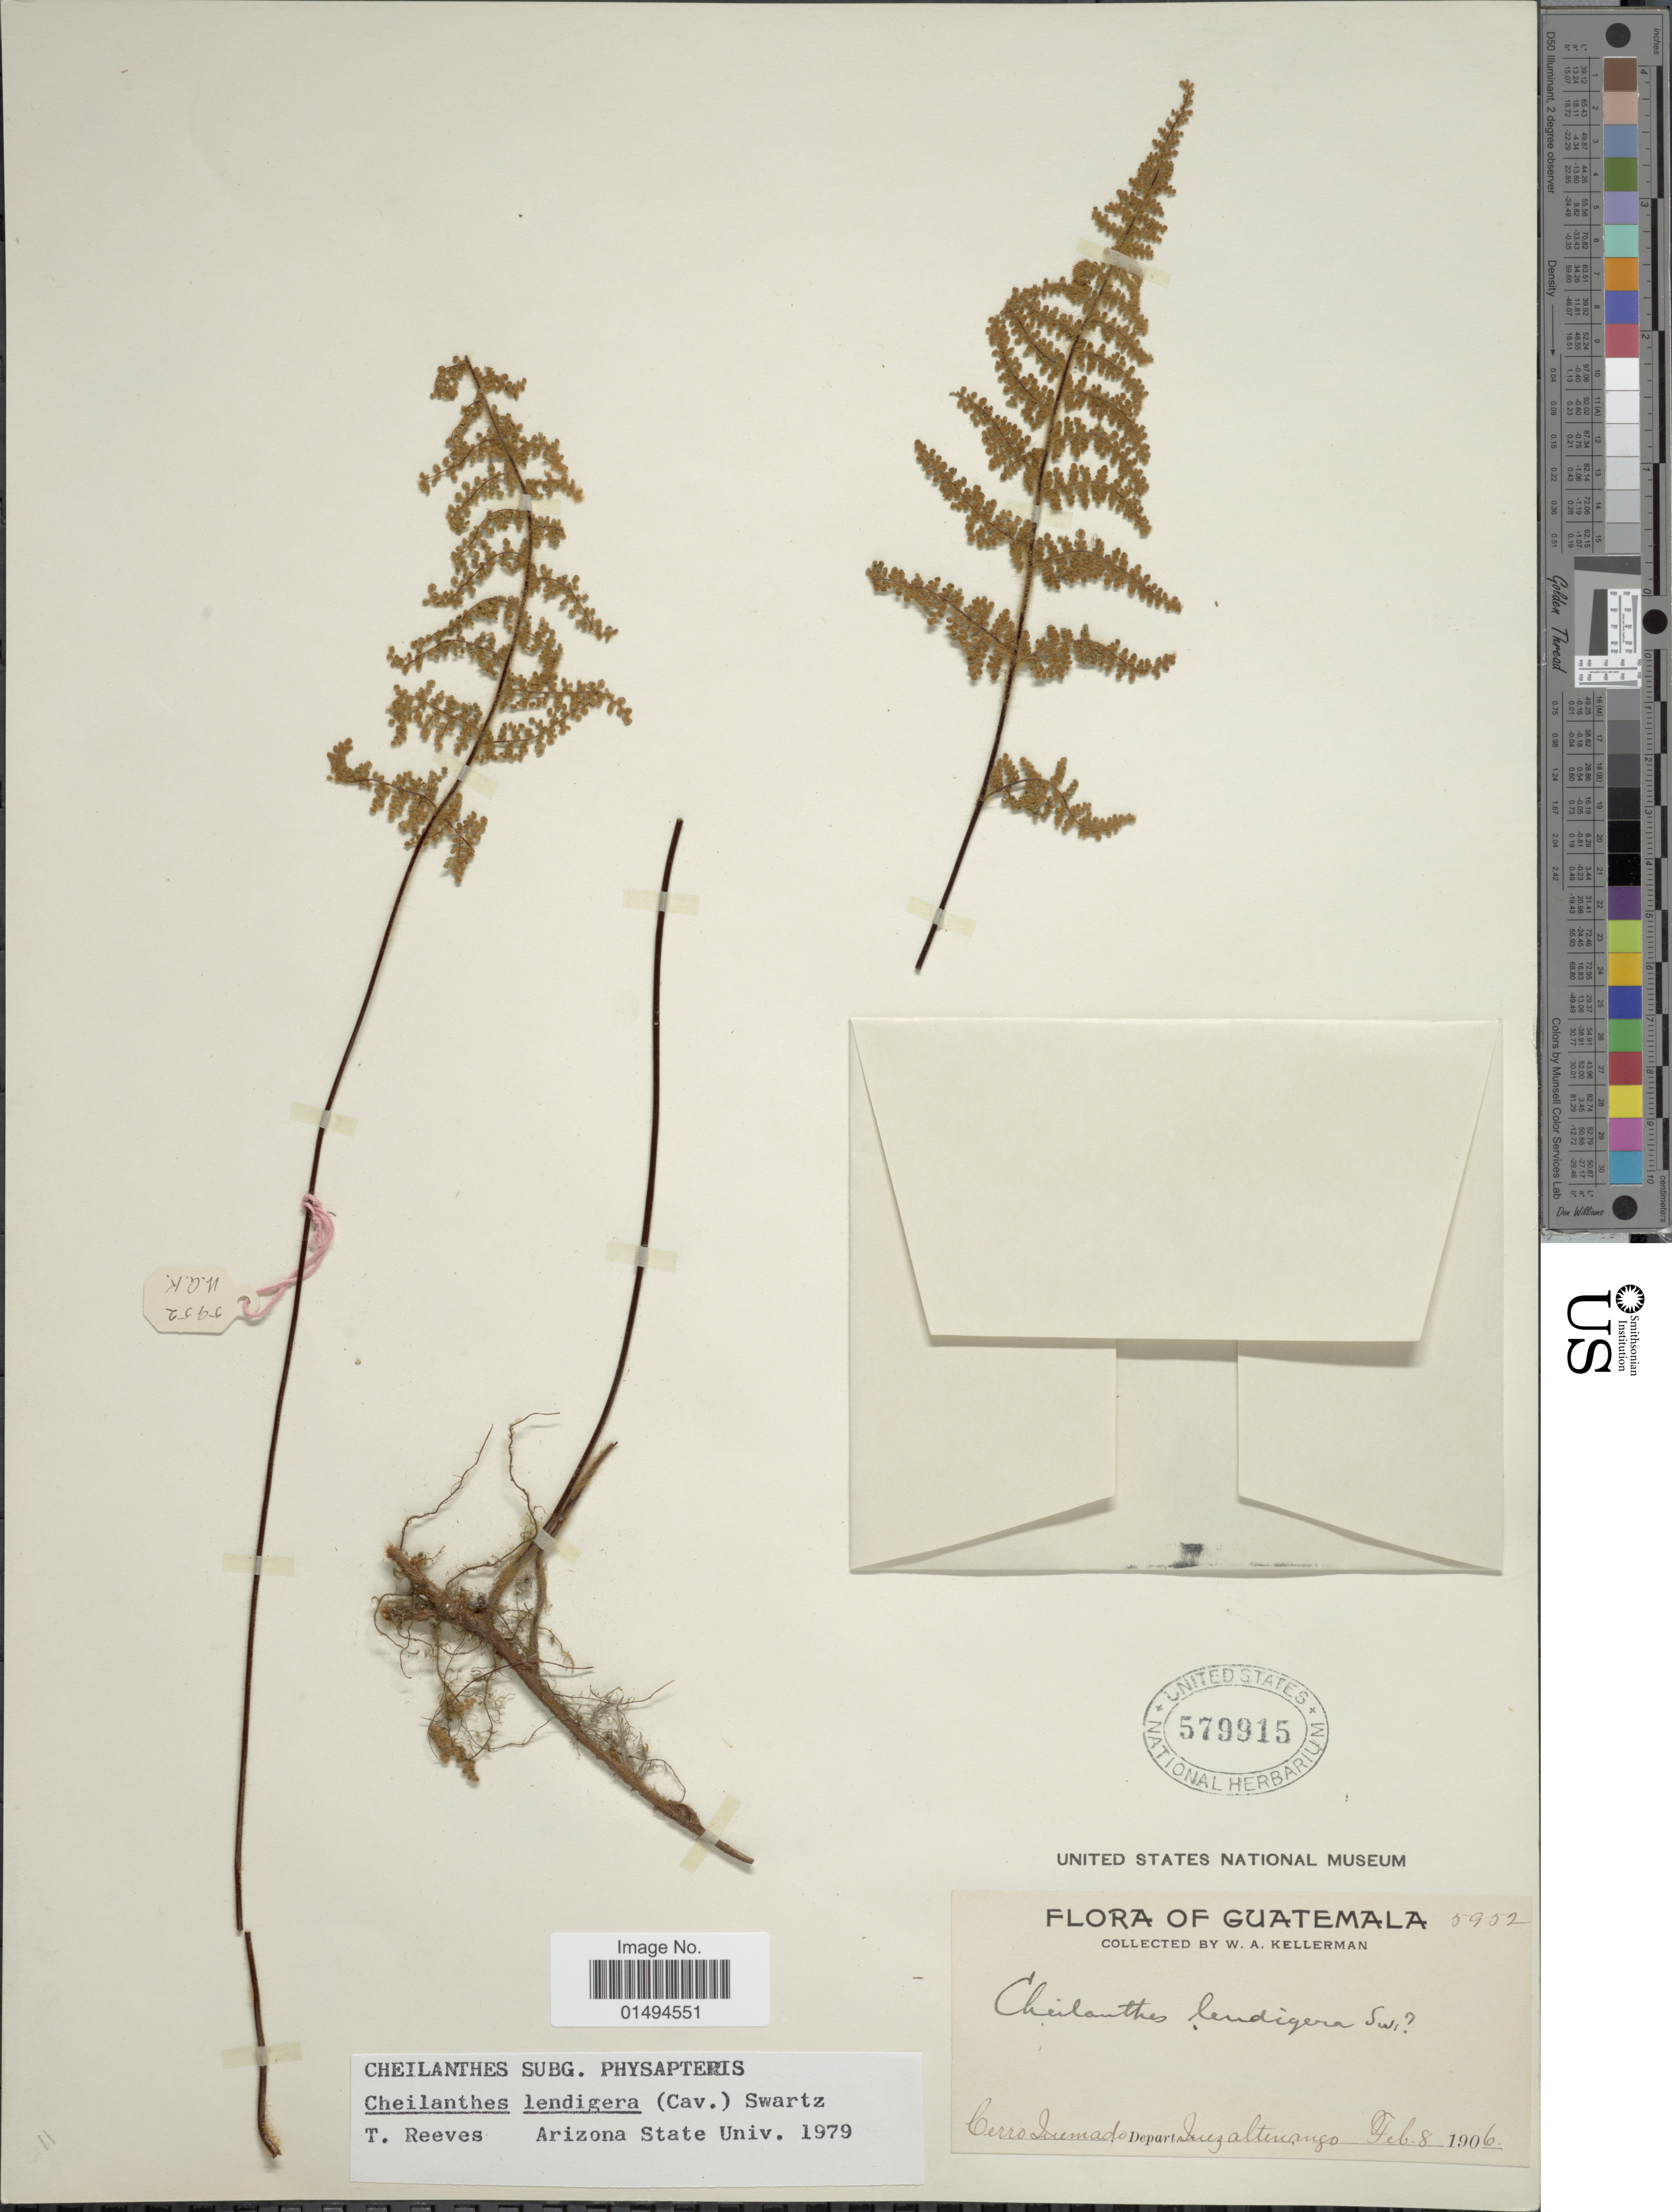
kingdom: Plantae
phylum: Tracheophyta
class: Polypodiopsida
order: Polypodiales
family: Pteridaceae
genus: Myriopteris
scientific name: Myriopteris lendigera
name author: (Cav.) J. Sm.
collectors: W. Kellerman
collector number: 5952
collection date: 1906-02-08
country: Guatemala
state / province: Quetzaltenango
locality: Cerro Zuemado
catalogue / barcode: US 579915